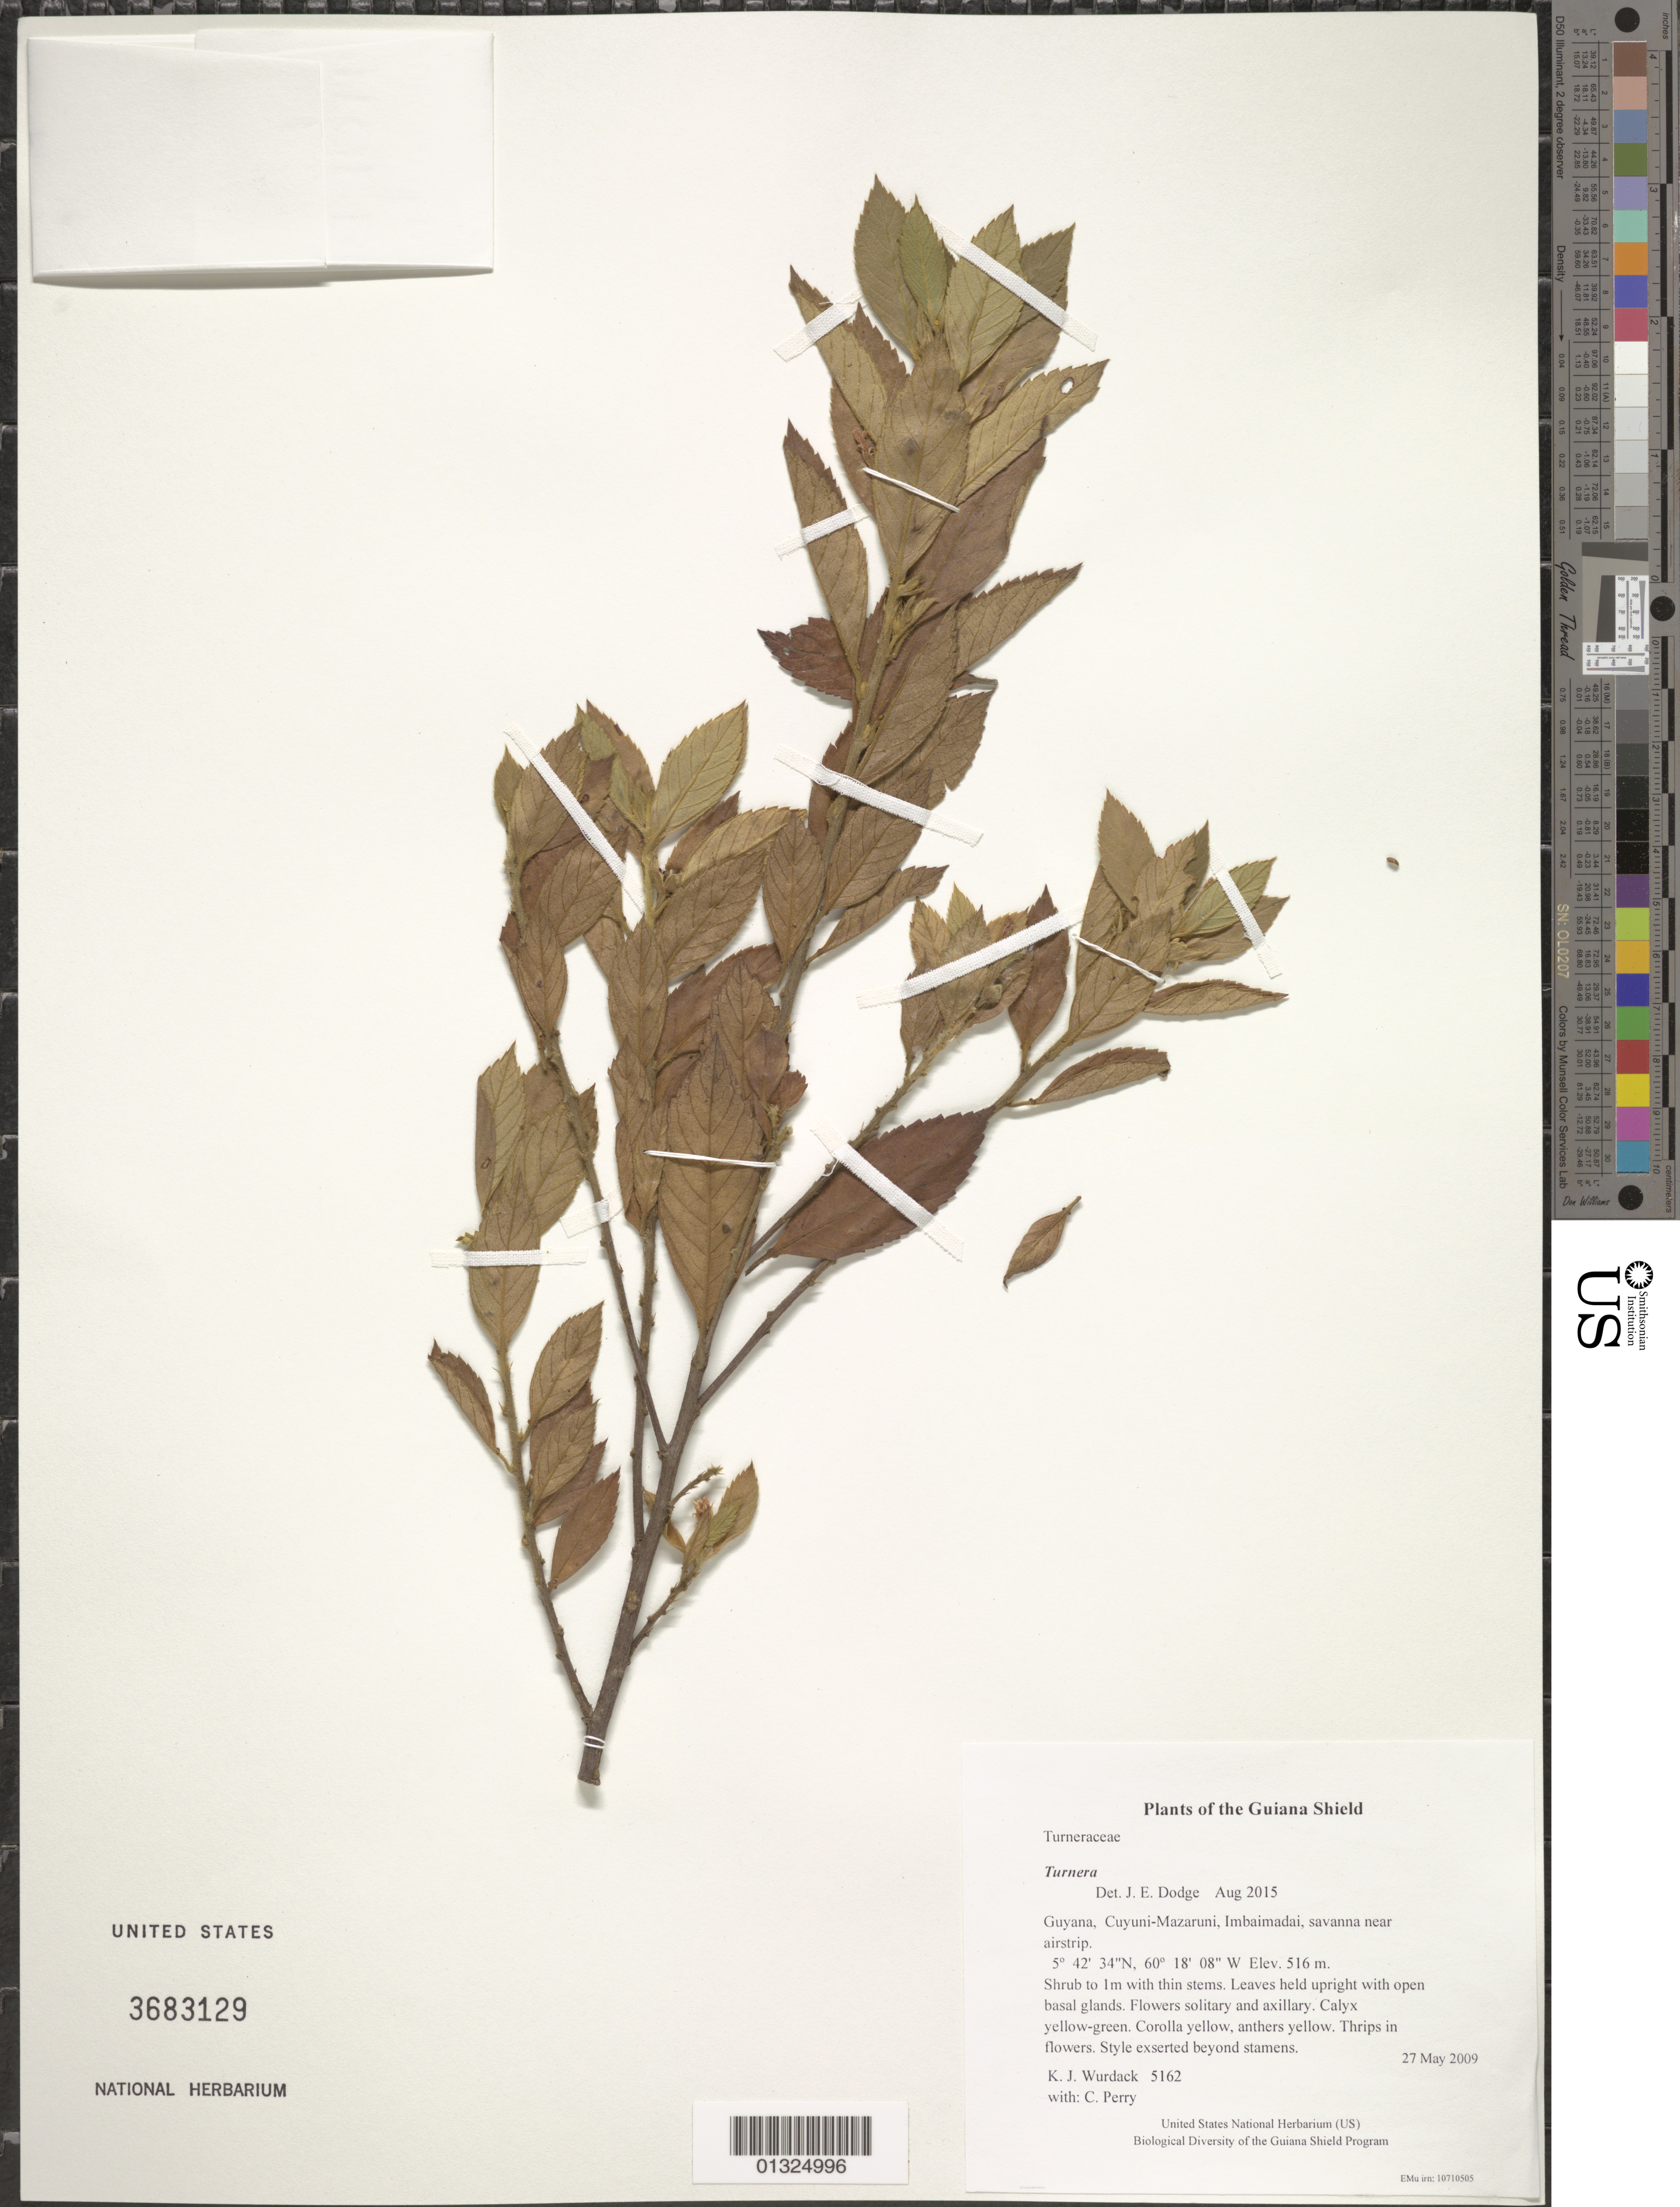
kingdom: Plantae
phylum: Tracheophyta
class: Magnoliopsida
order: Malpighiales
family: Turneraceae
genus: Turnera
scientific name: Turnera sp.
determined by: Dodge, J. E.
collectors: K. Wurdack & C. Perry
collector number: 5162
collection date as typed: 27 May 2009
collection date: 2009-05-27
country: Guyana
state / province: Cuyuni-Mazaruni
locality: Imbaimadai, savanna near airstrip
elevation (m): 516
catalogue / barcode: US 3683129